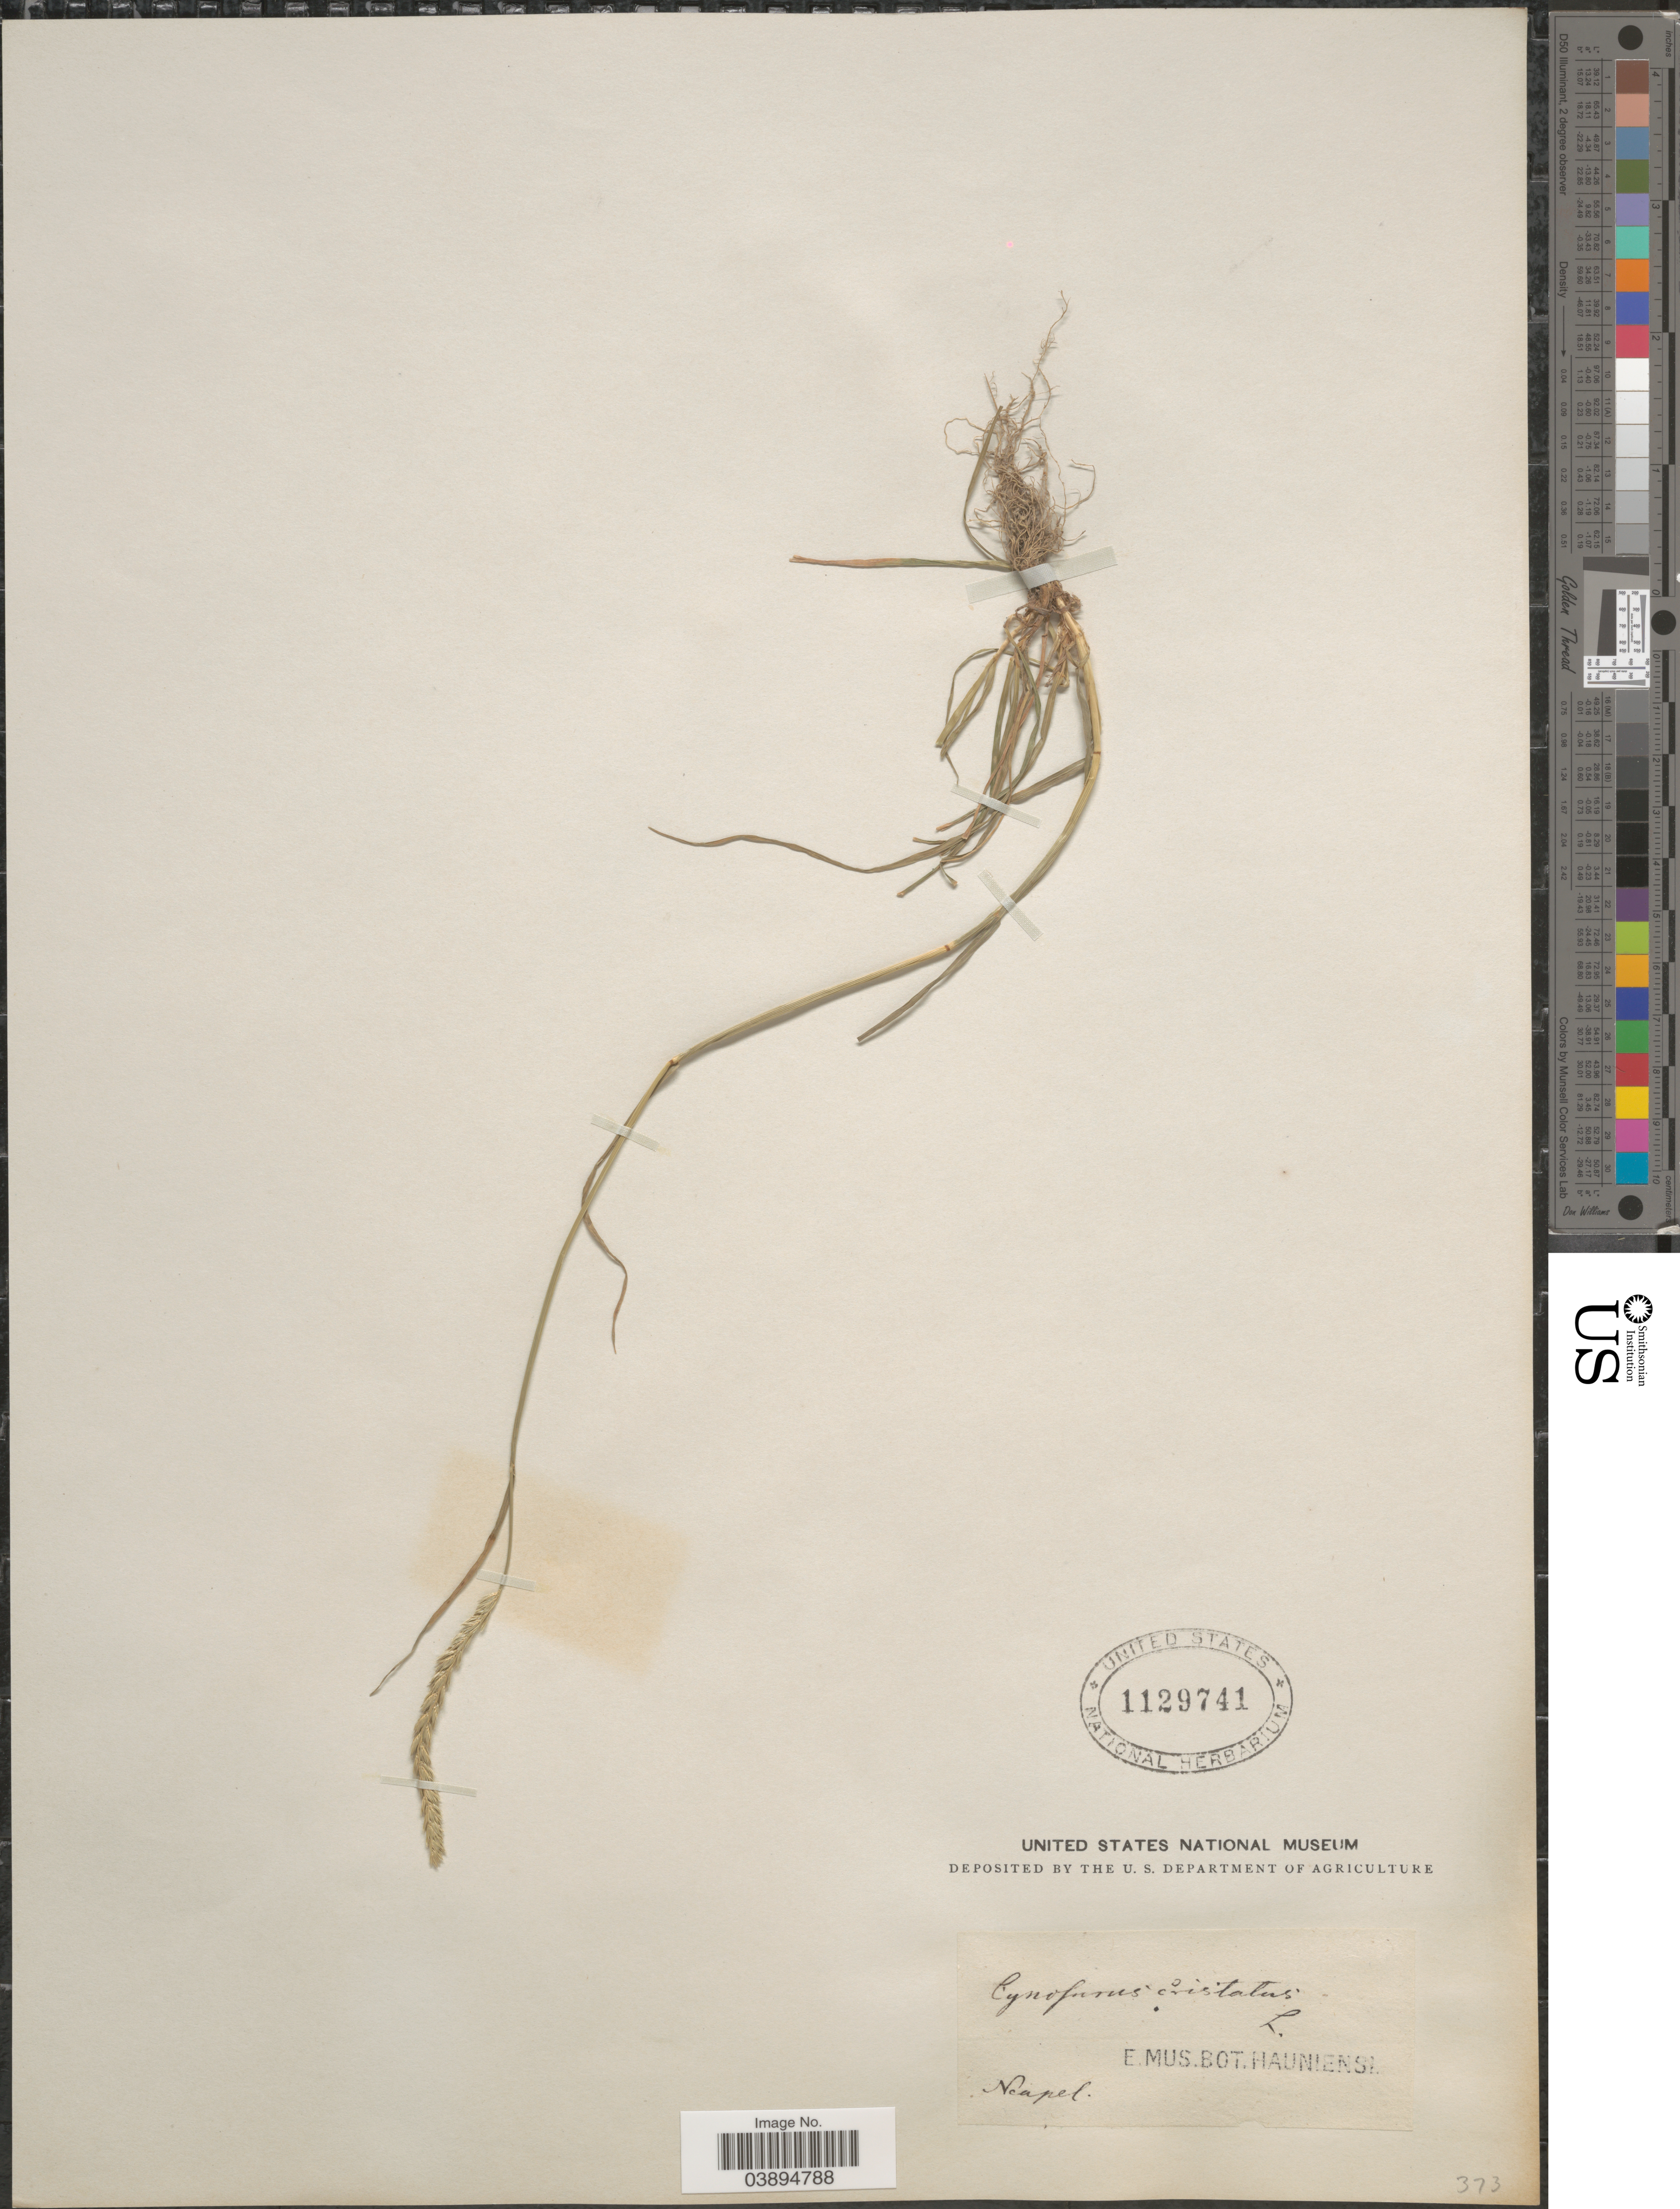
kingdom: Plantae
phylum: Tracheophyta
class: Liliopsida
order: Poales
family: Poaceae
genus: Cynosurus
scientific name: Cynosurus cristatus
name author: L.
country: Italy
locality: Neapel.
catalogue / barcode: US 1129741